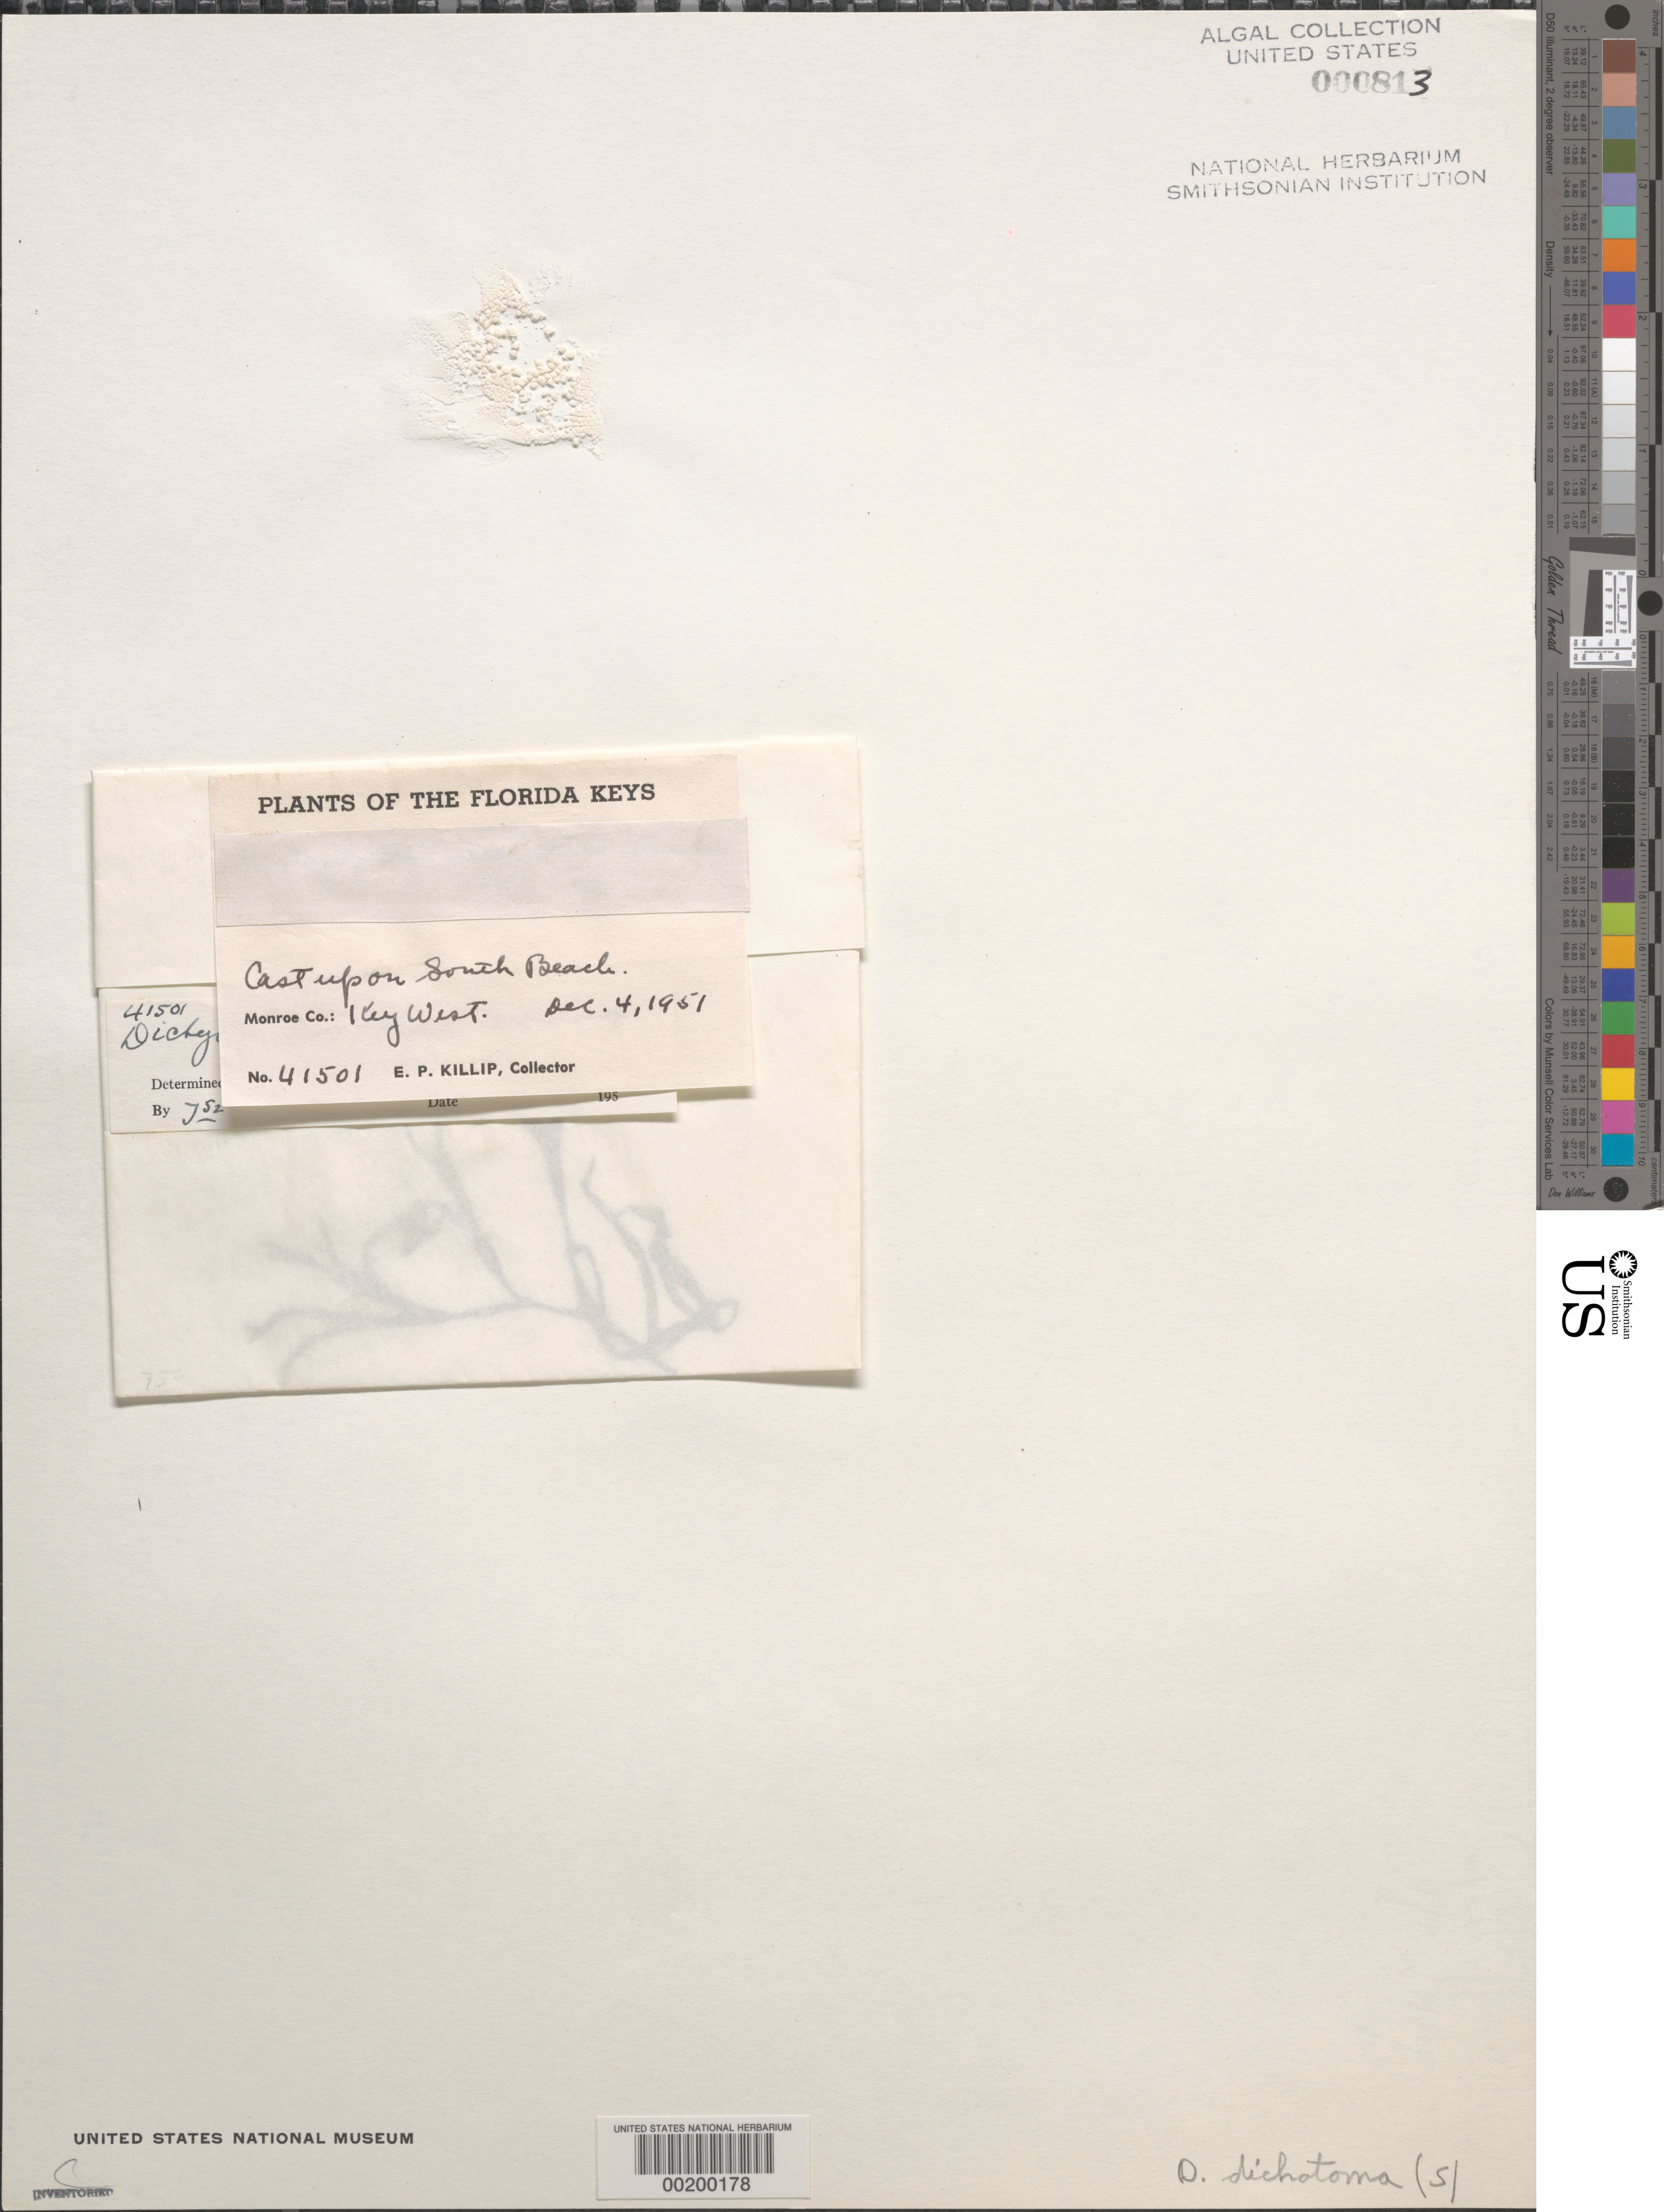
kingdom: Chromista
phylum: Ochrophyta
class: Phaeophyceae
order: Dictyotales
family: Dictyotaceae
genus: Dictyota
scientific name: Dictyota dichotoma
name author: (Huds.) J.V.Lamouroux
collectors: E. P. Killip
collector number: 41501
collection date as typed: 04 Dec 1951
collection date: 1951-12-04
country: United States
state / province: Florida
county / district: Monroe County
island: Key West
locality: South Beach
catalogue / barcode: US 813